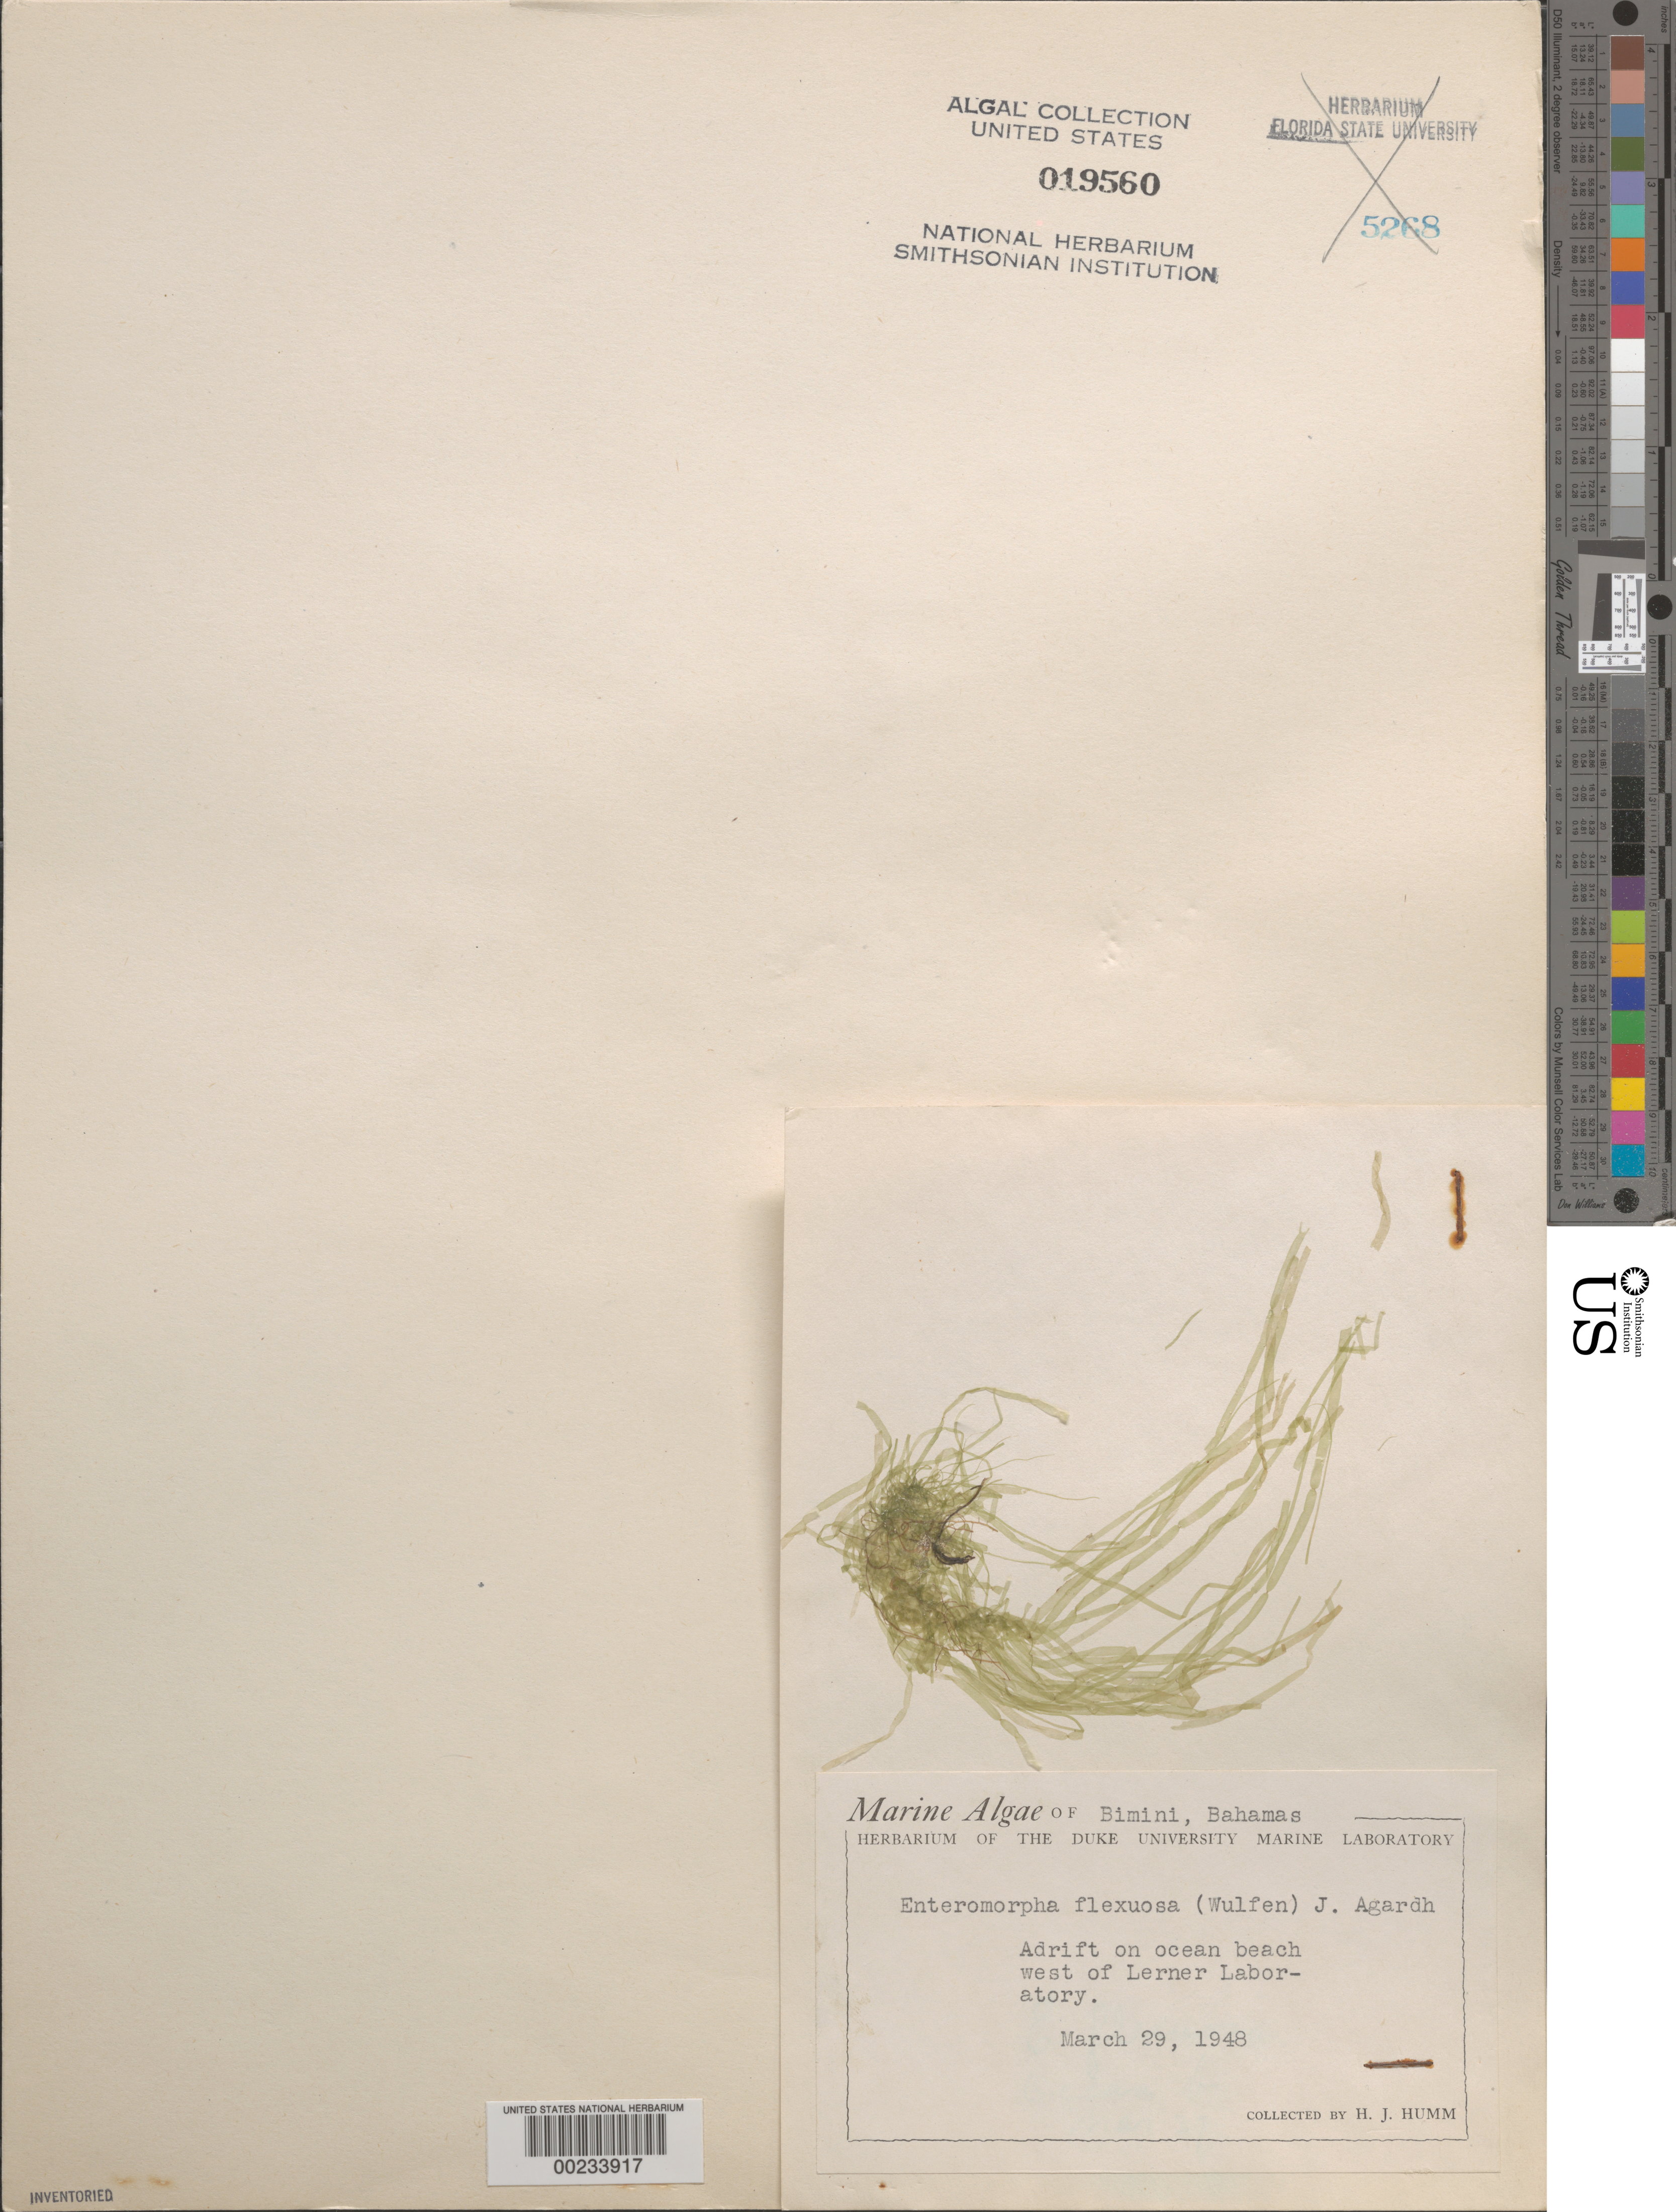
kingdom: Plantae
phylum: Chlorophyta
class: Ulvophyceae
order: Ulvales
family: Ulvaceae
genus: Ulva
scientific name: Ulva flexuosa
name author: Wulfen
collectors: H. J. Humm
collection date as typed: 29 Mar 1948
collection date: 1948-03-29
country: Bahamas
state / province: Biminis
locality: West of lerner laboratory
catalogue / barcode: US 19560